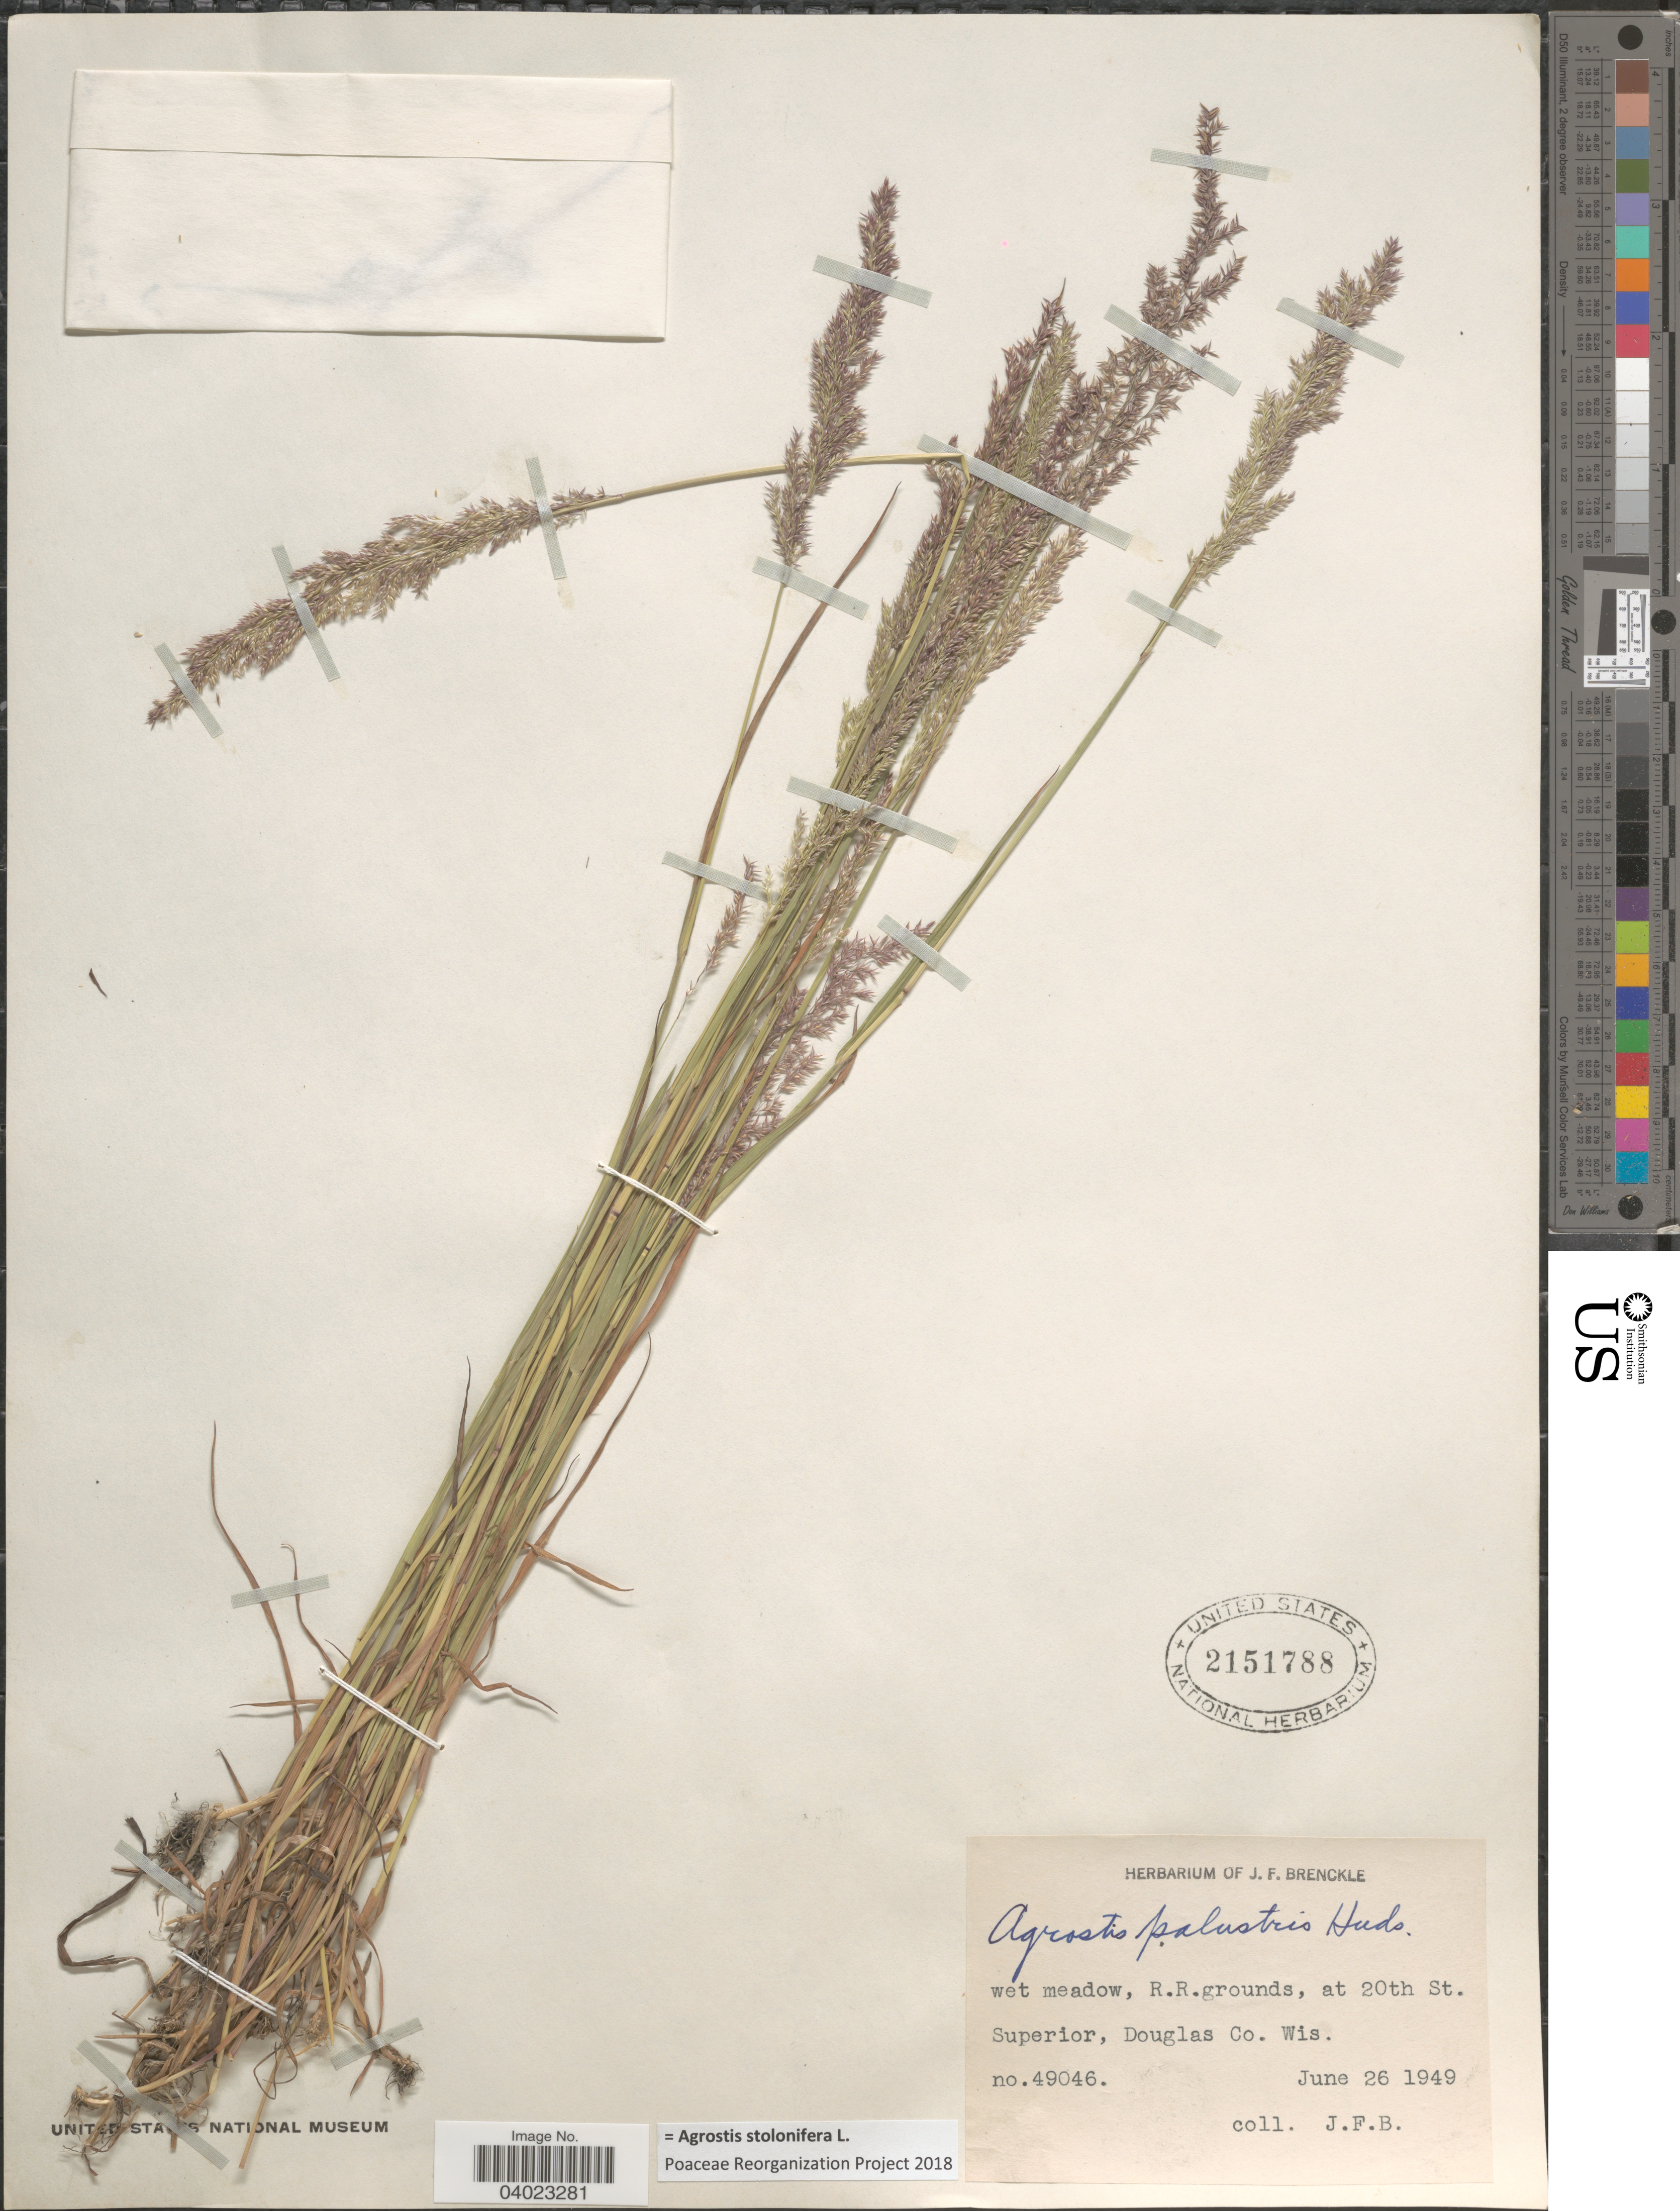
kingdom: Plantae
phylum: Tracheophyta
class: Liliopsida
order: Poales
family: Poaceae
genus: Agrostis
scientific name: Agrostis stolonifera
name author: L.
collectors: J. Brenckle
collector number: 49046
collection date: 1949-06-26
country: United States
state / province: Wisconsin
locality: R.R. grounds, at 20th St. Superior, Douglas Co.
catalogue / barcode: US 2151788